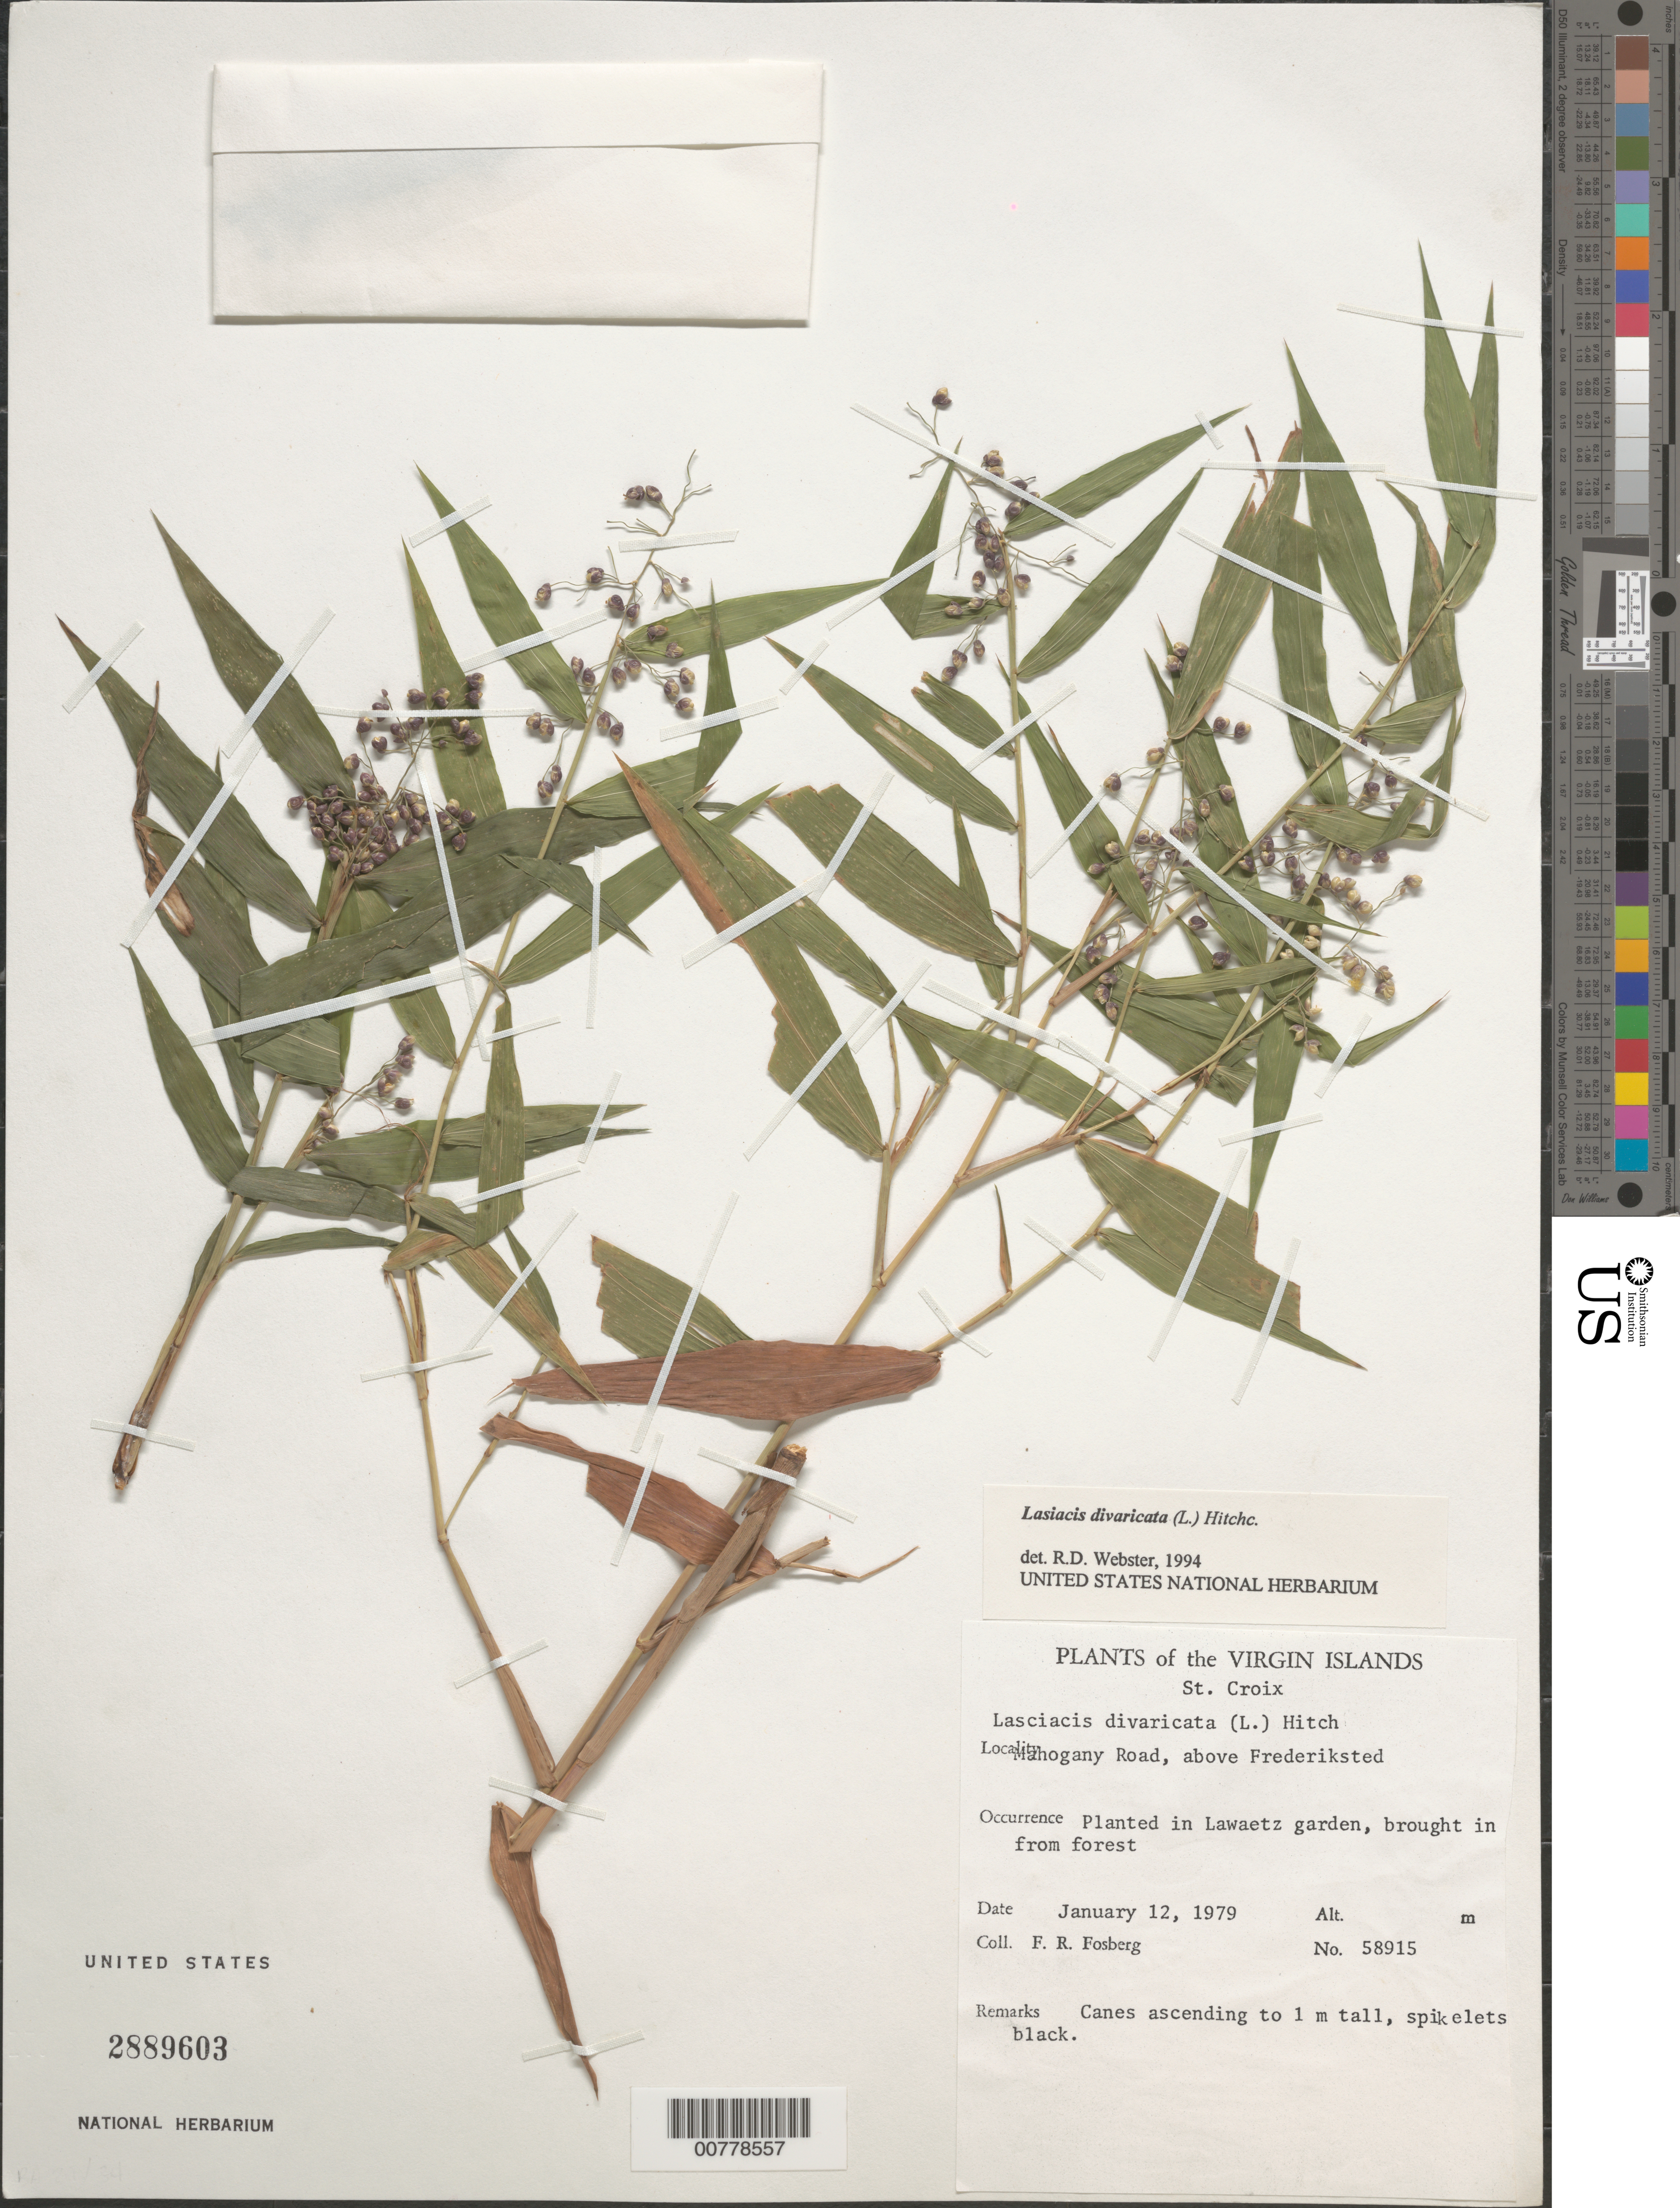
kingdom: Plantae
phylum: Tracheophyta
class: Liliopsida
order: Poales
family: Poaceae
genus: Lasiacis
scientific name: Lasiacis divaricata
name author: (L.) Hitchc.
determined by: Webster, Robert D.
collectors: F. R. Fosberg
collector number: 58915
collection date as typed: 12 Jan 1979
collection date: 1979-01-12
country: U.S. Virgin Islands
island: St. Croix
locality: St. Croix; Mahogany Road, above Frederiksted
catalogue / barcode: US 2889603